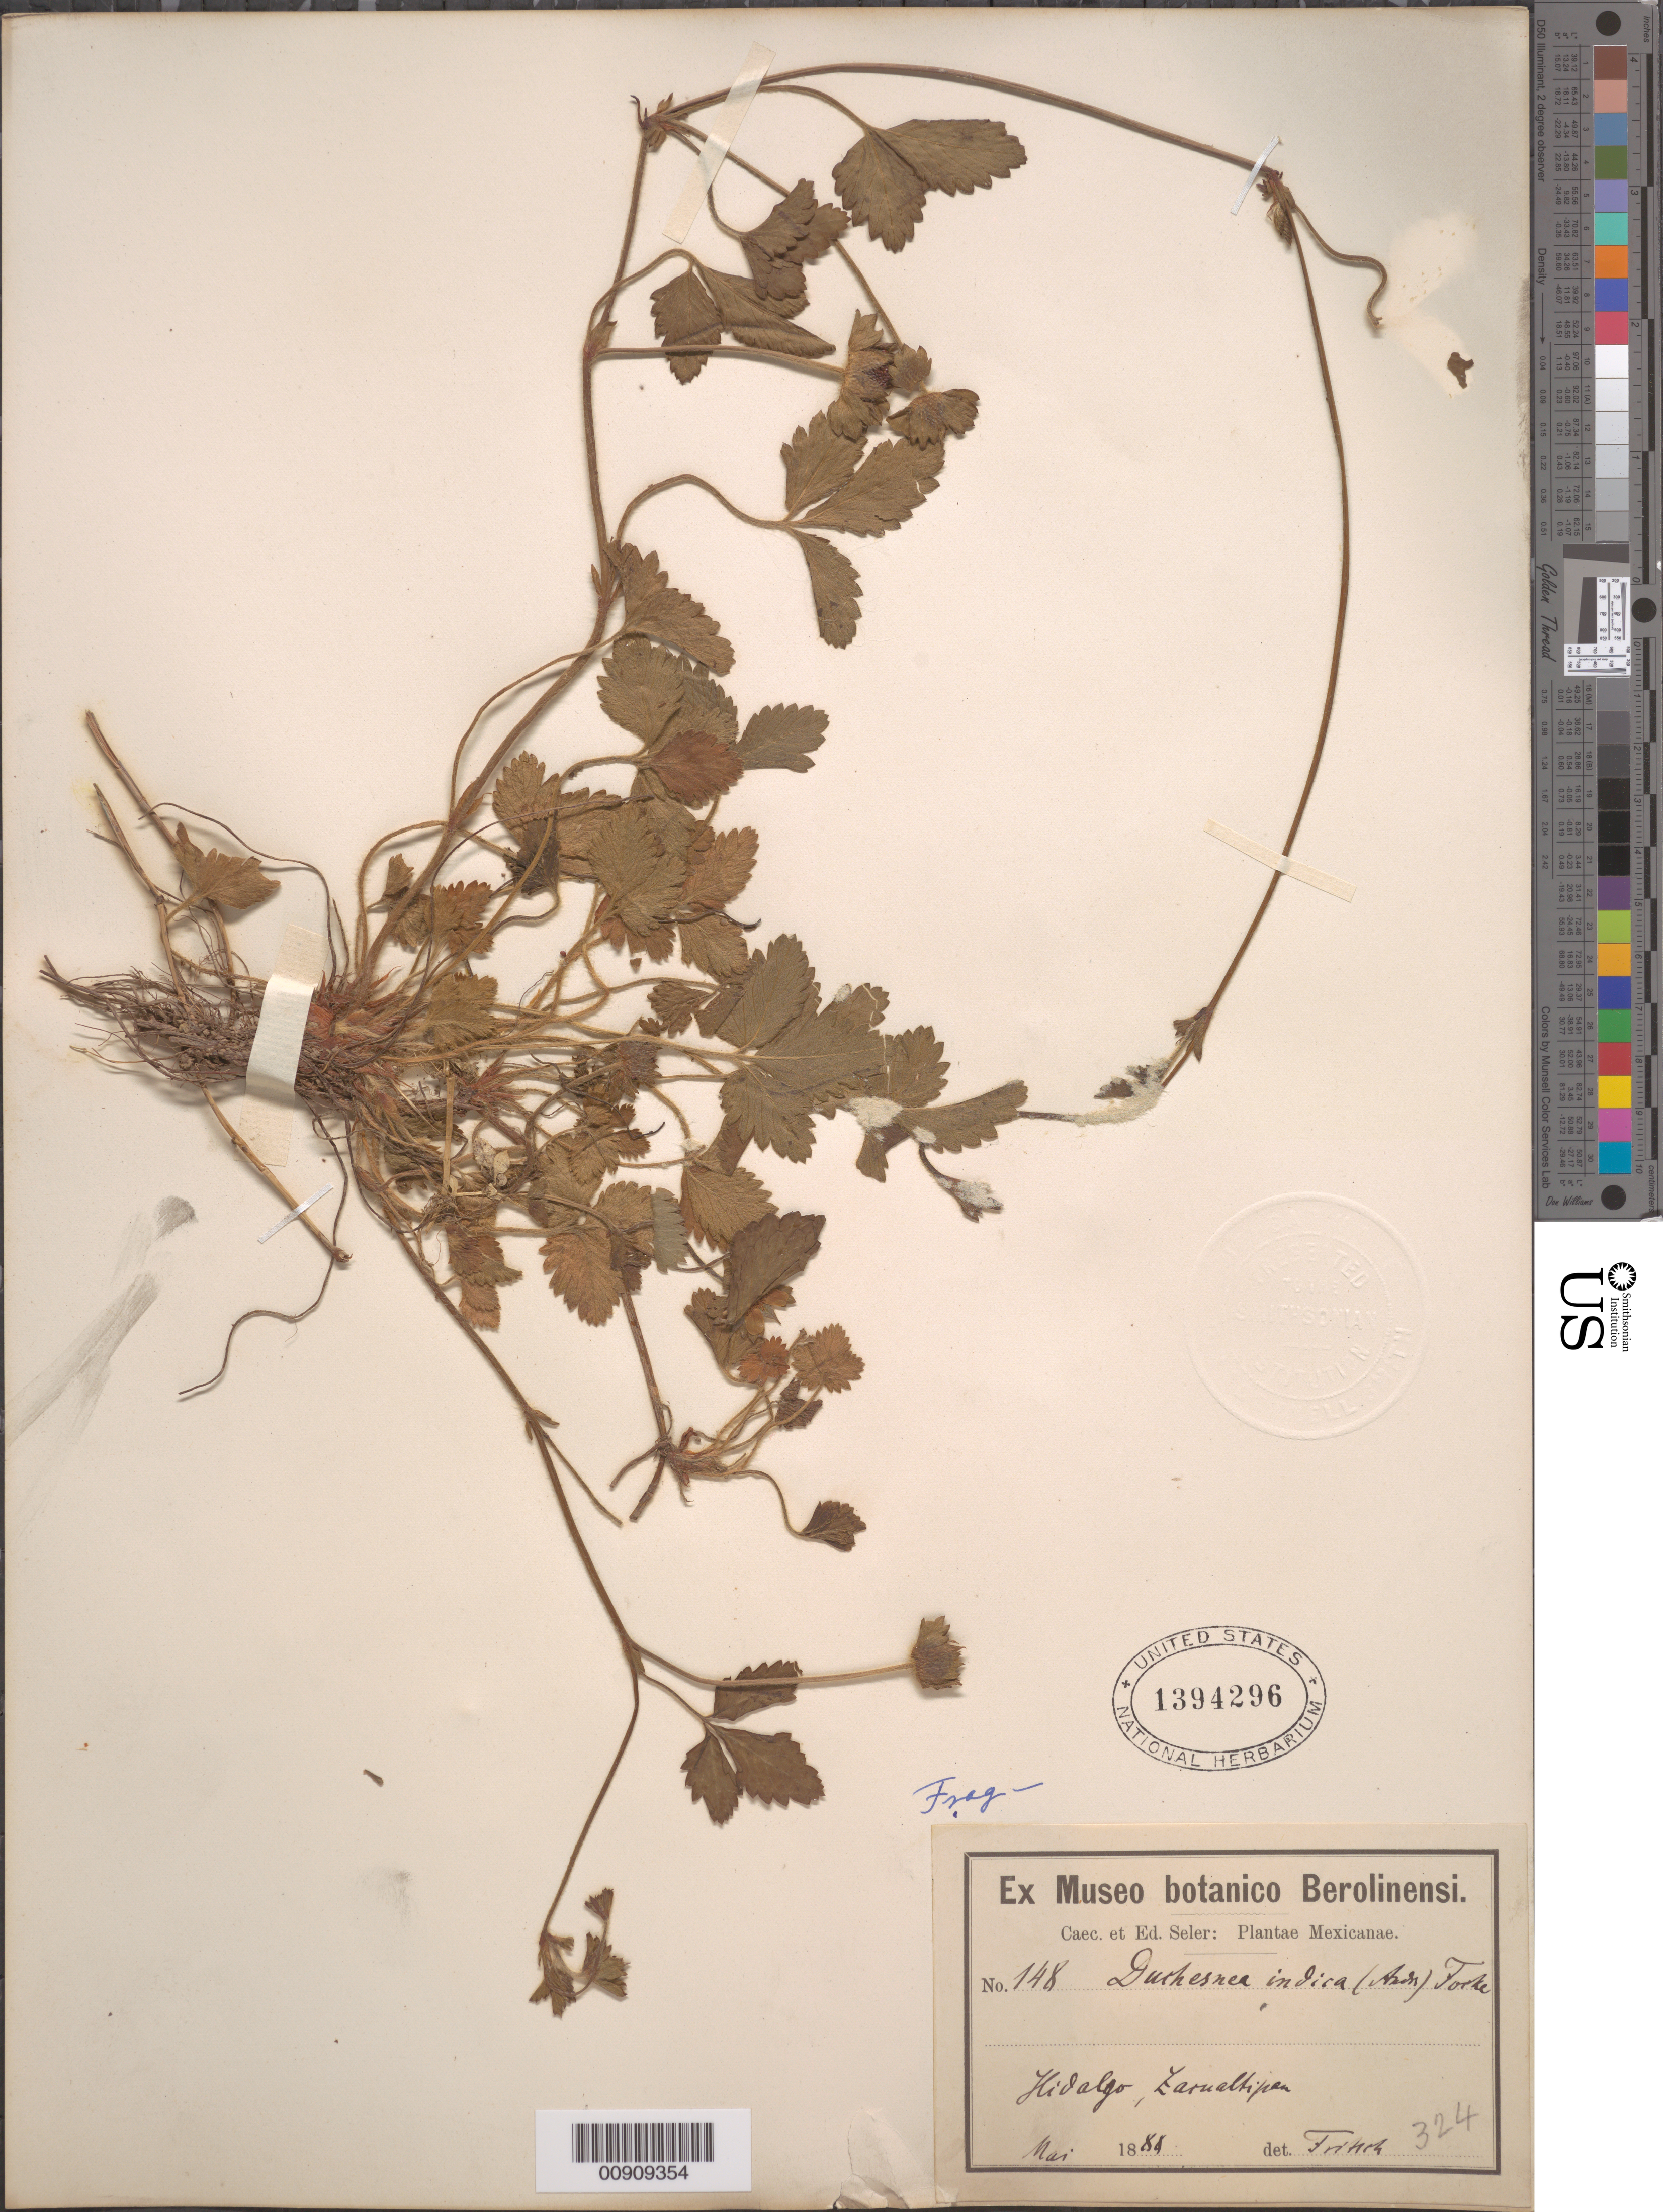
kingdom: Plantae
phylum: Tracheophyta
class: Magnoliopsida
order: Rosales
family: Rosaceae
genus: Potentilla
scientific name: Potentilla indica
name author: (Andrews) Th. Wolf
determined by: Strong, Mark T., (BOT), Smithsonian Institution - National Museum of Natural History (UNITED STATES)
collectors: C. Seler & E. G. Seler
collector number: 148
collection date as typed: May 1888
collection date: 1888-05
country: Mexico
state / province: Hidalgo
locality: Hidalgo, Zacualtipan.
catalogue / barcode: US 1394296